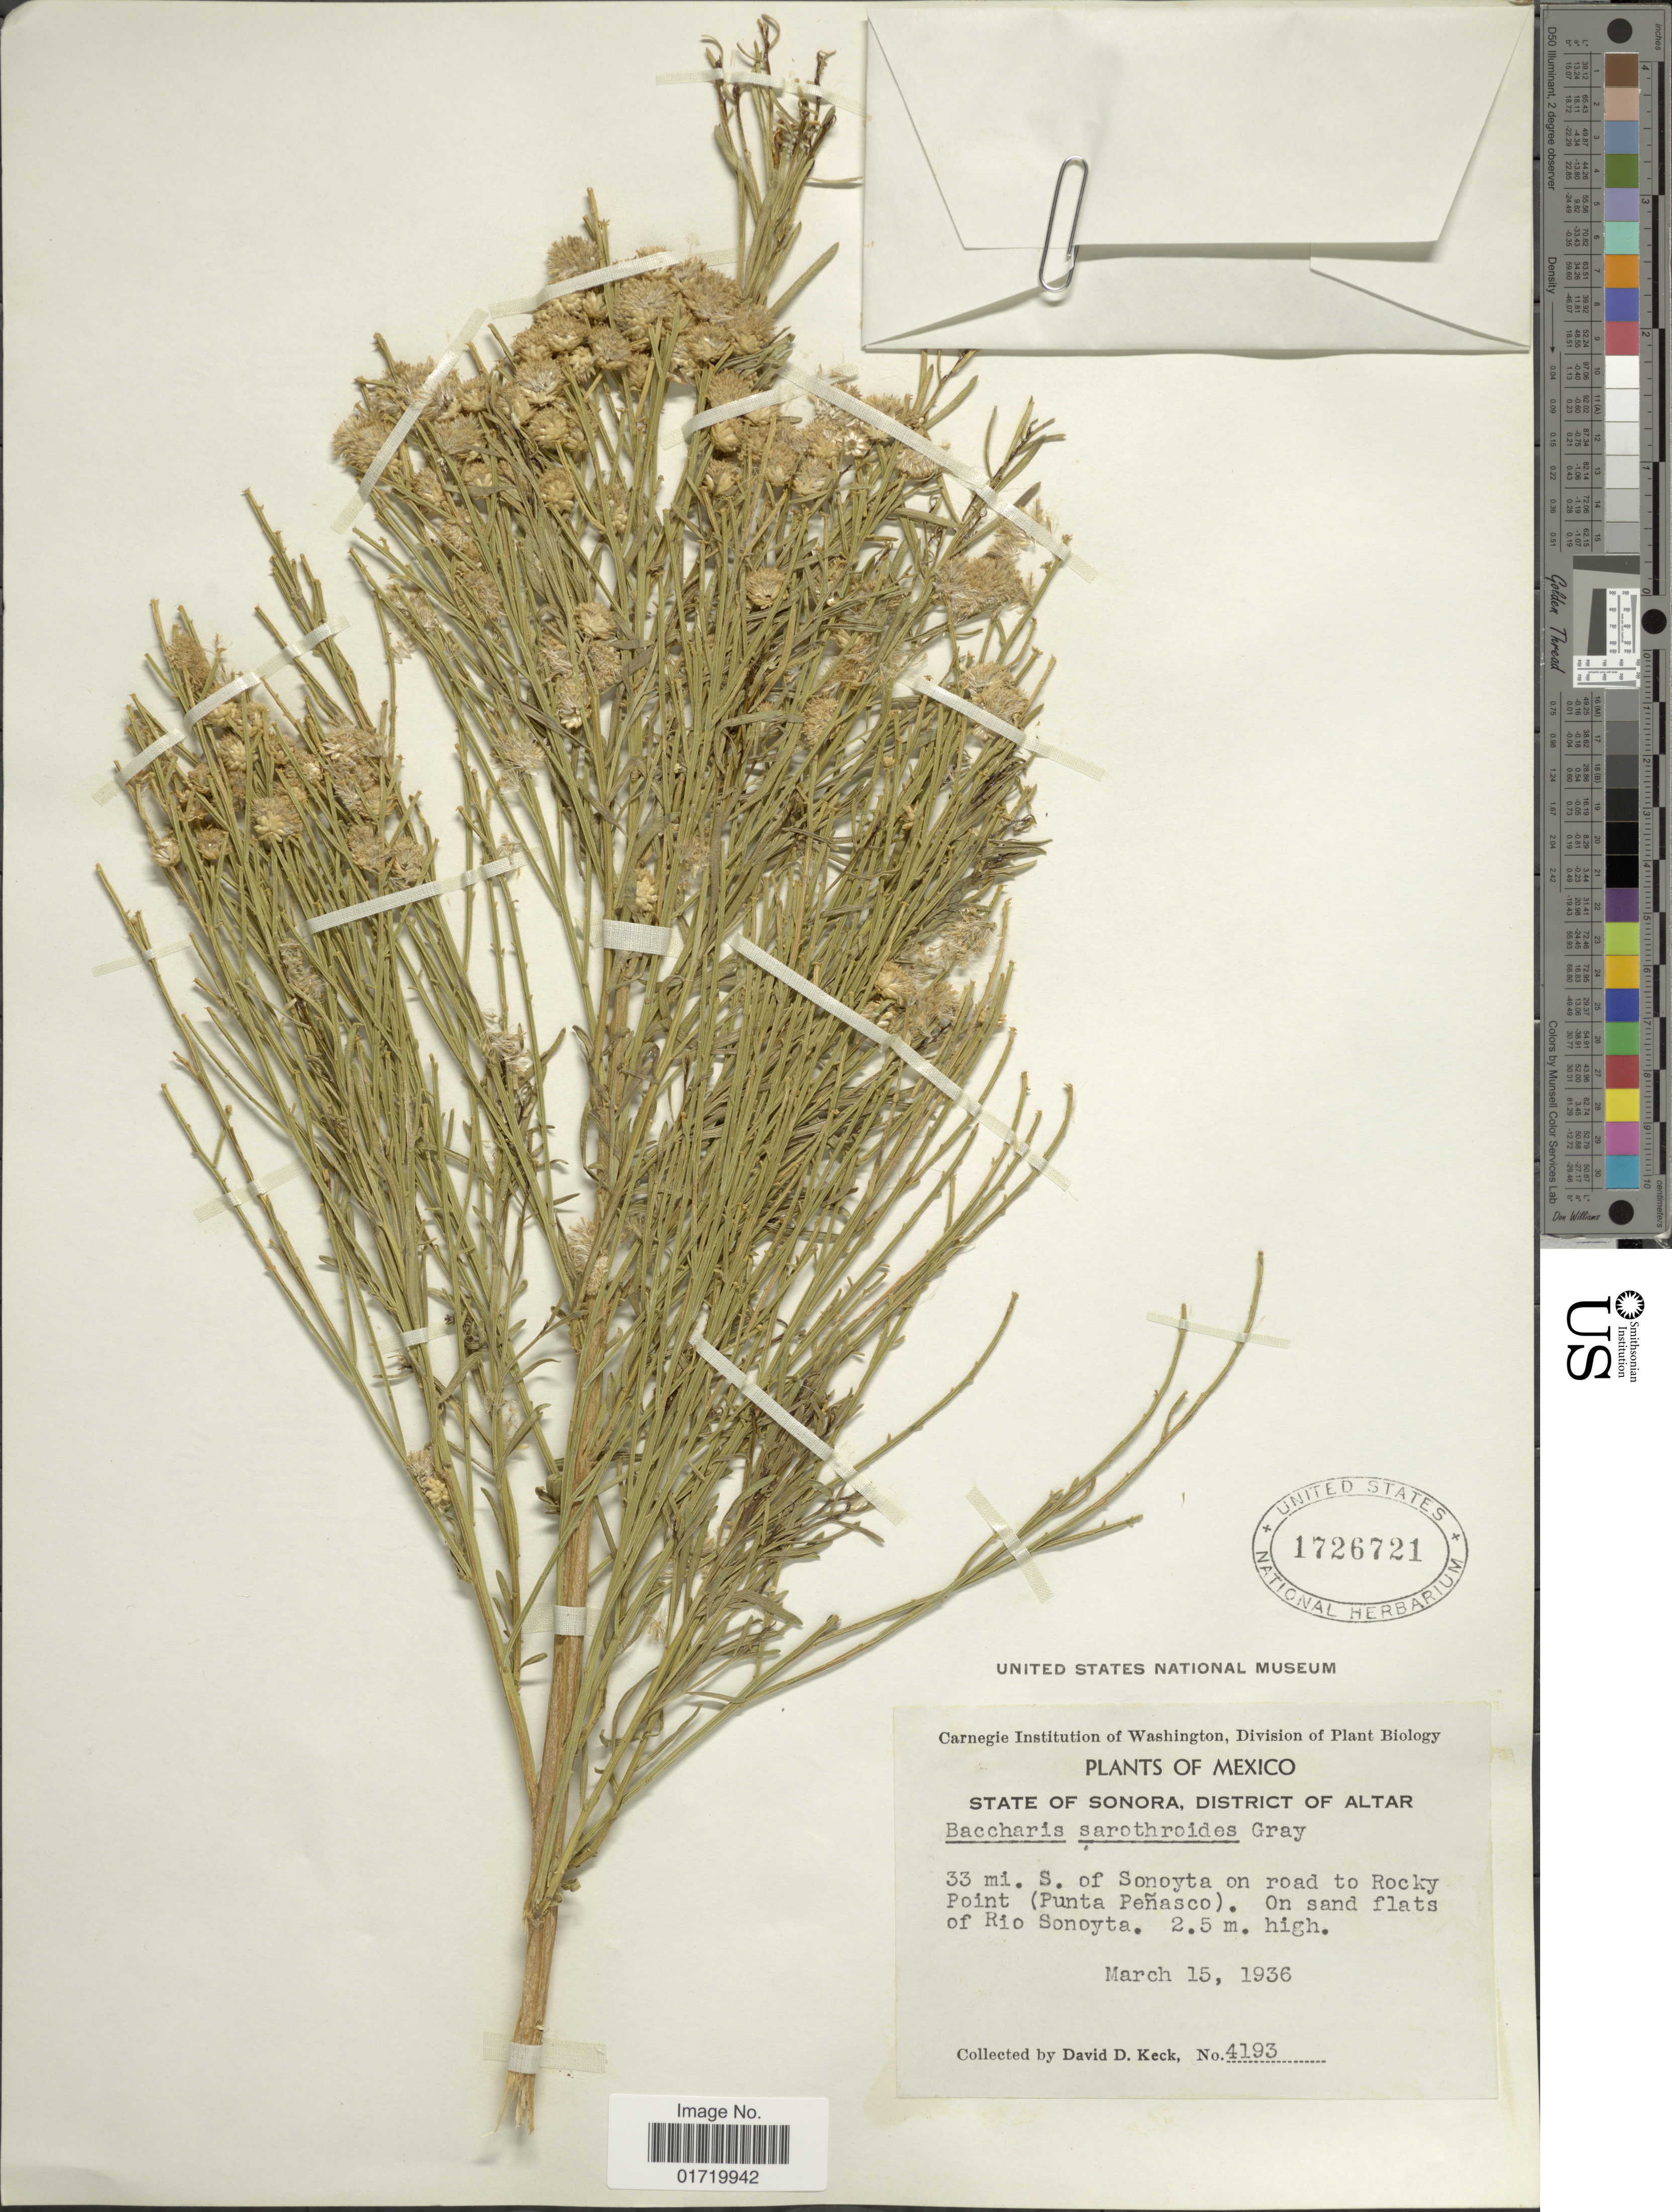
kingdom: Plantae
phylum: Tracheophyta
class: Magnoliopsida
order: Asterales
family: Asteraceae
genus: Baccharis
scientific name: Baccharis sarothroides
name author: A. Gray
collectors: D. D. Keck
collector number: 4193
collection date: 1936-03-15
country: Mexico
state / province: Sonora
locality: District of Altar, 33 mi S of Sonoyta on road to Rocky Point (Punta Penasco), on sand flats of Rio Sonoyta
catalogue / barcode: US 1726721